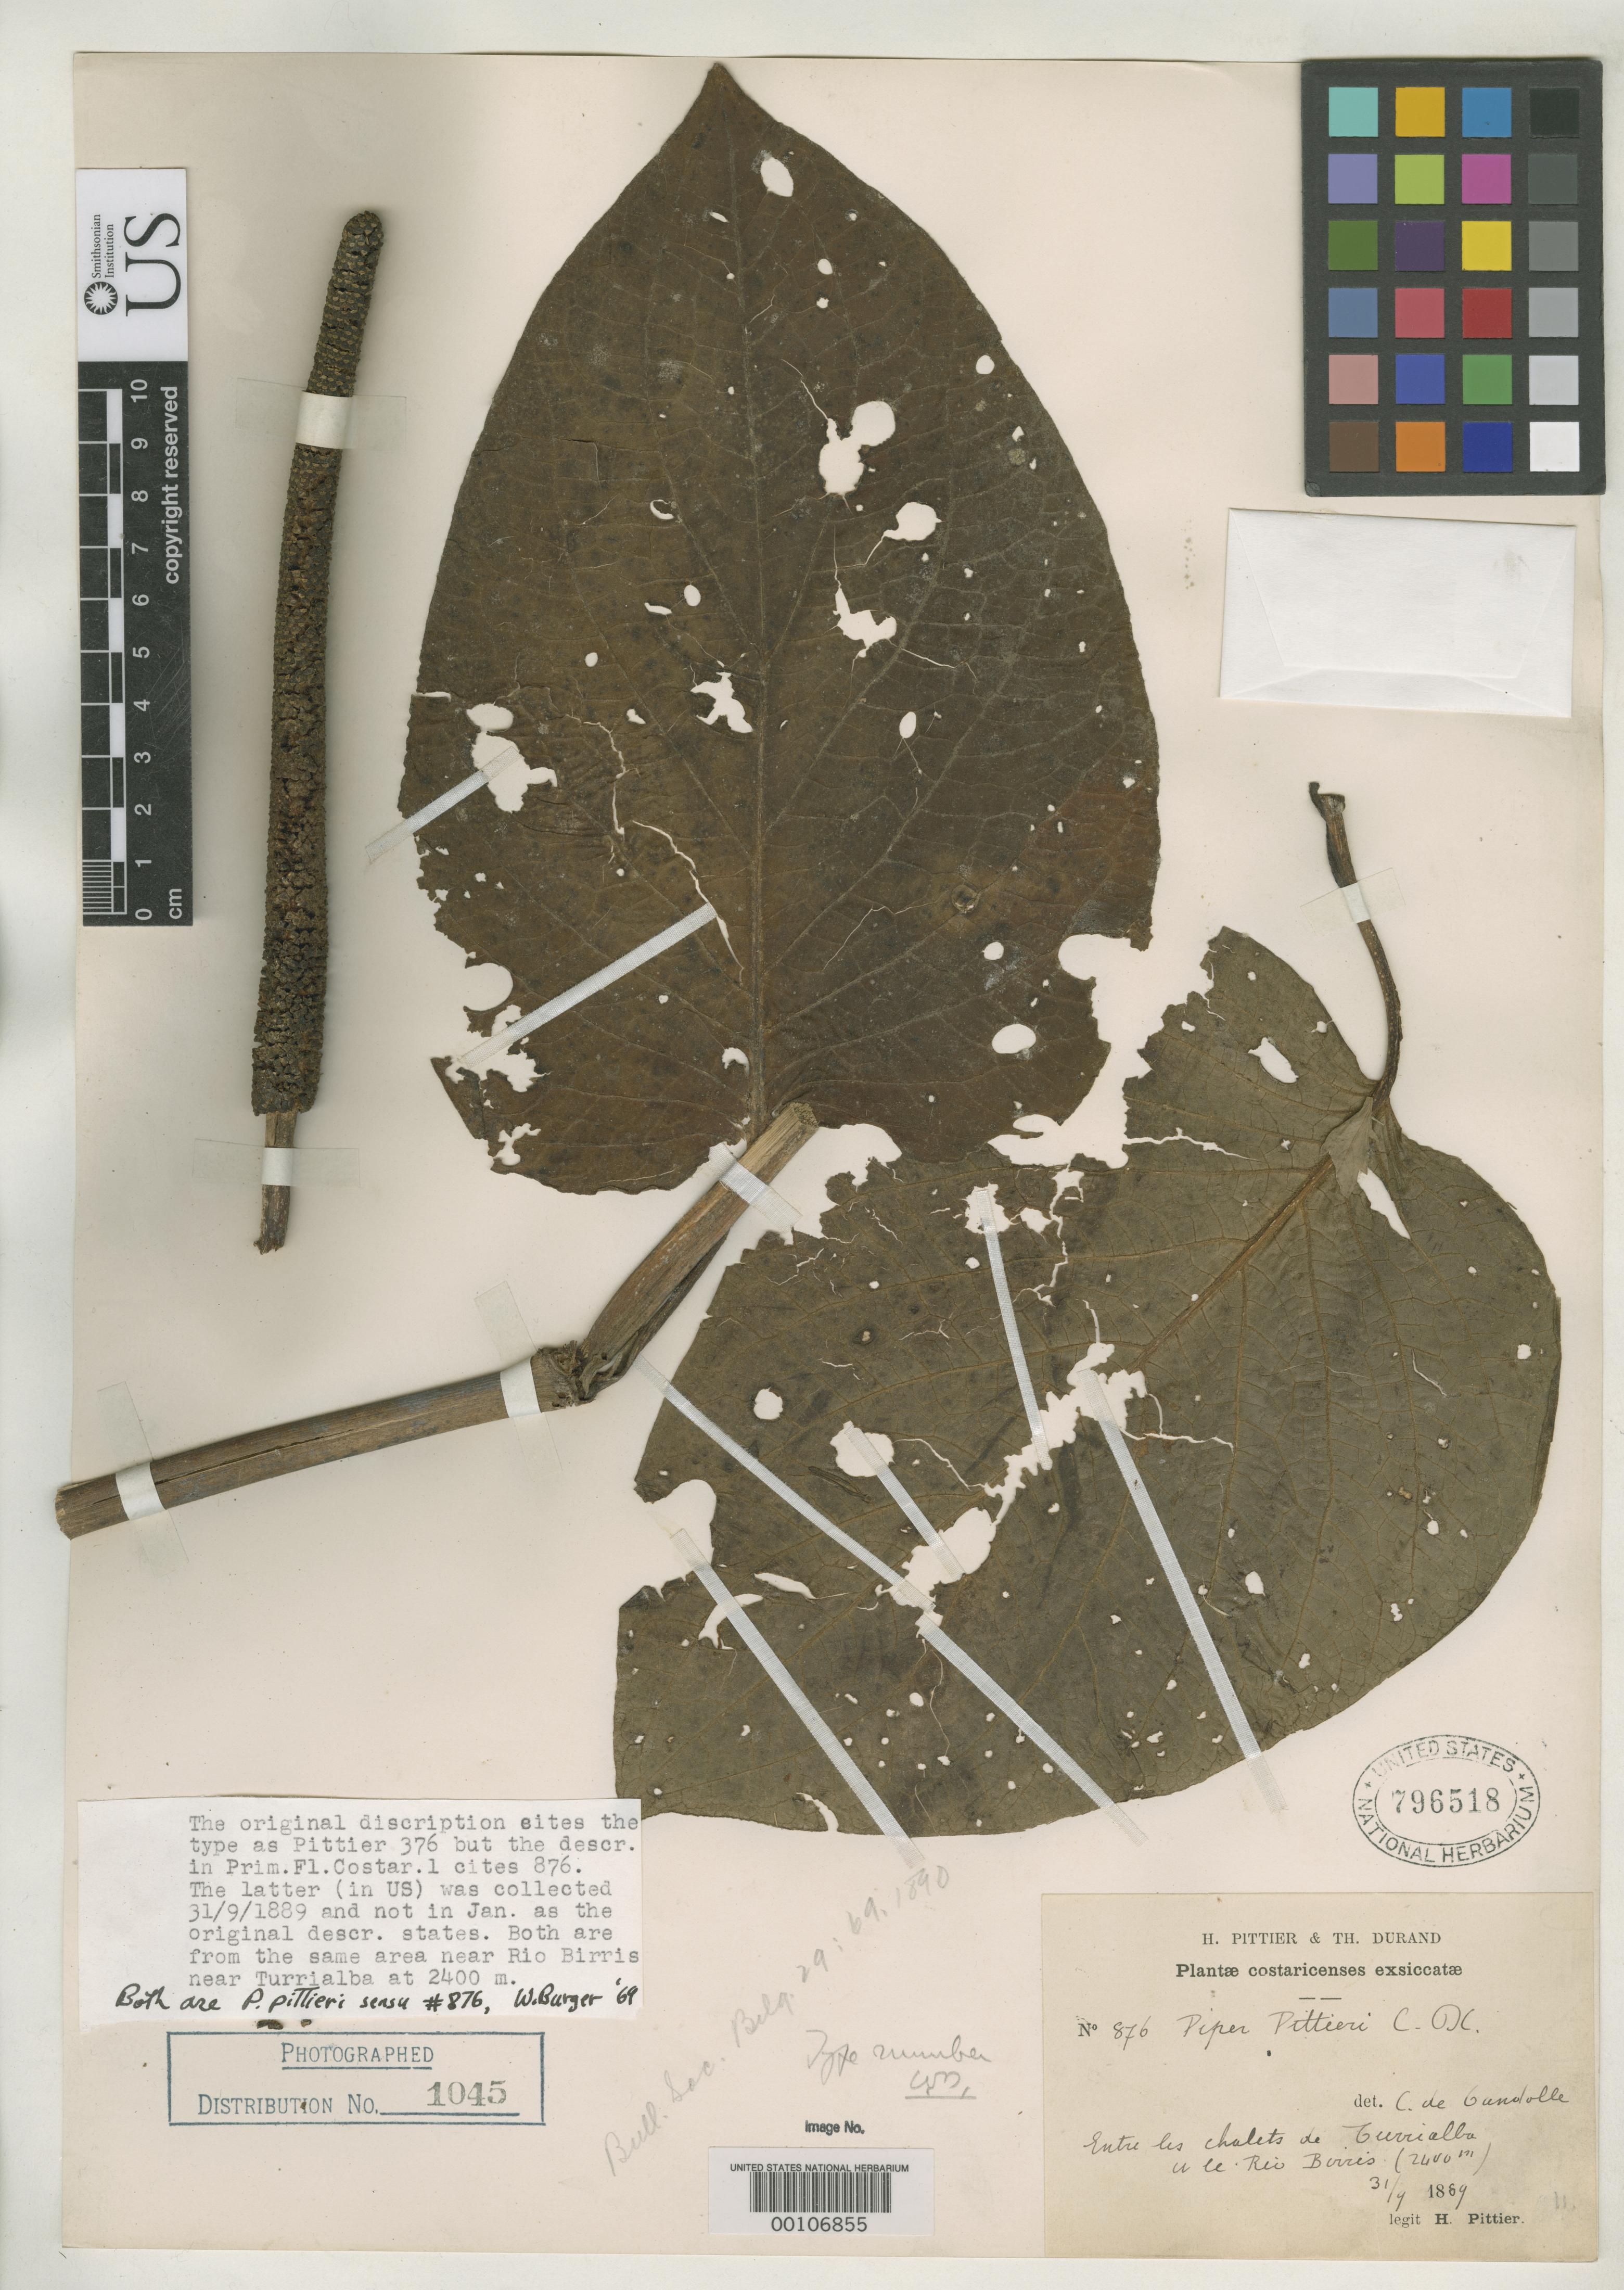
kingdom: Plantae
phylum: Tracheophyta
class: Magnoliopsida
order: Piperales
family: Piperaceae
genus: Piper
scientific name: Piper pittieri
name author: C. DC.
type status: Type Collection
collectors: H. F. Pittier & T. Durand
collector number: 876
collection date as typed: Sep 1889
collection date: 1889-09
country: Costa Rica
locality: Near Rio Birris and Turrialba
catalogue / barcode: US 796518